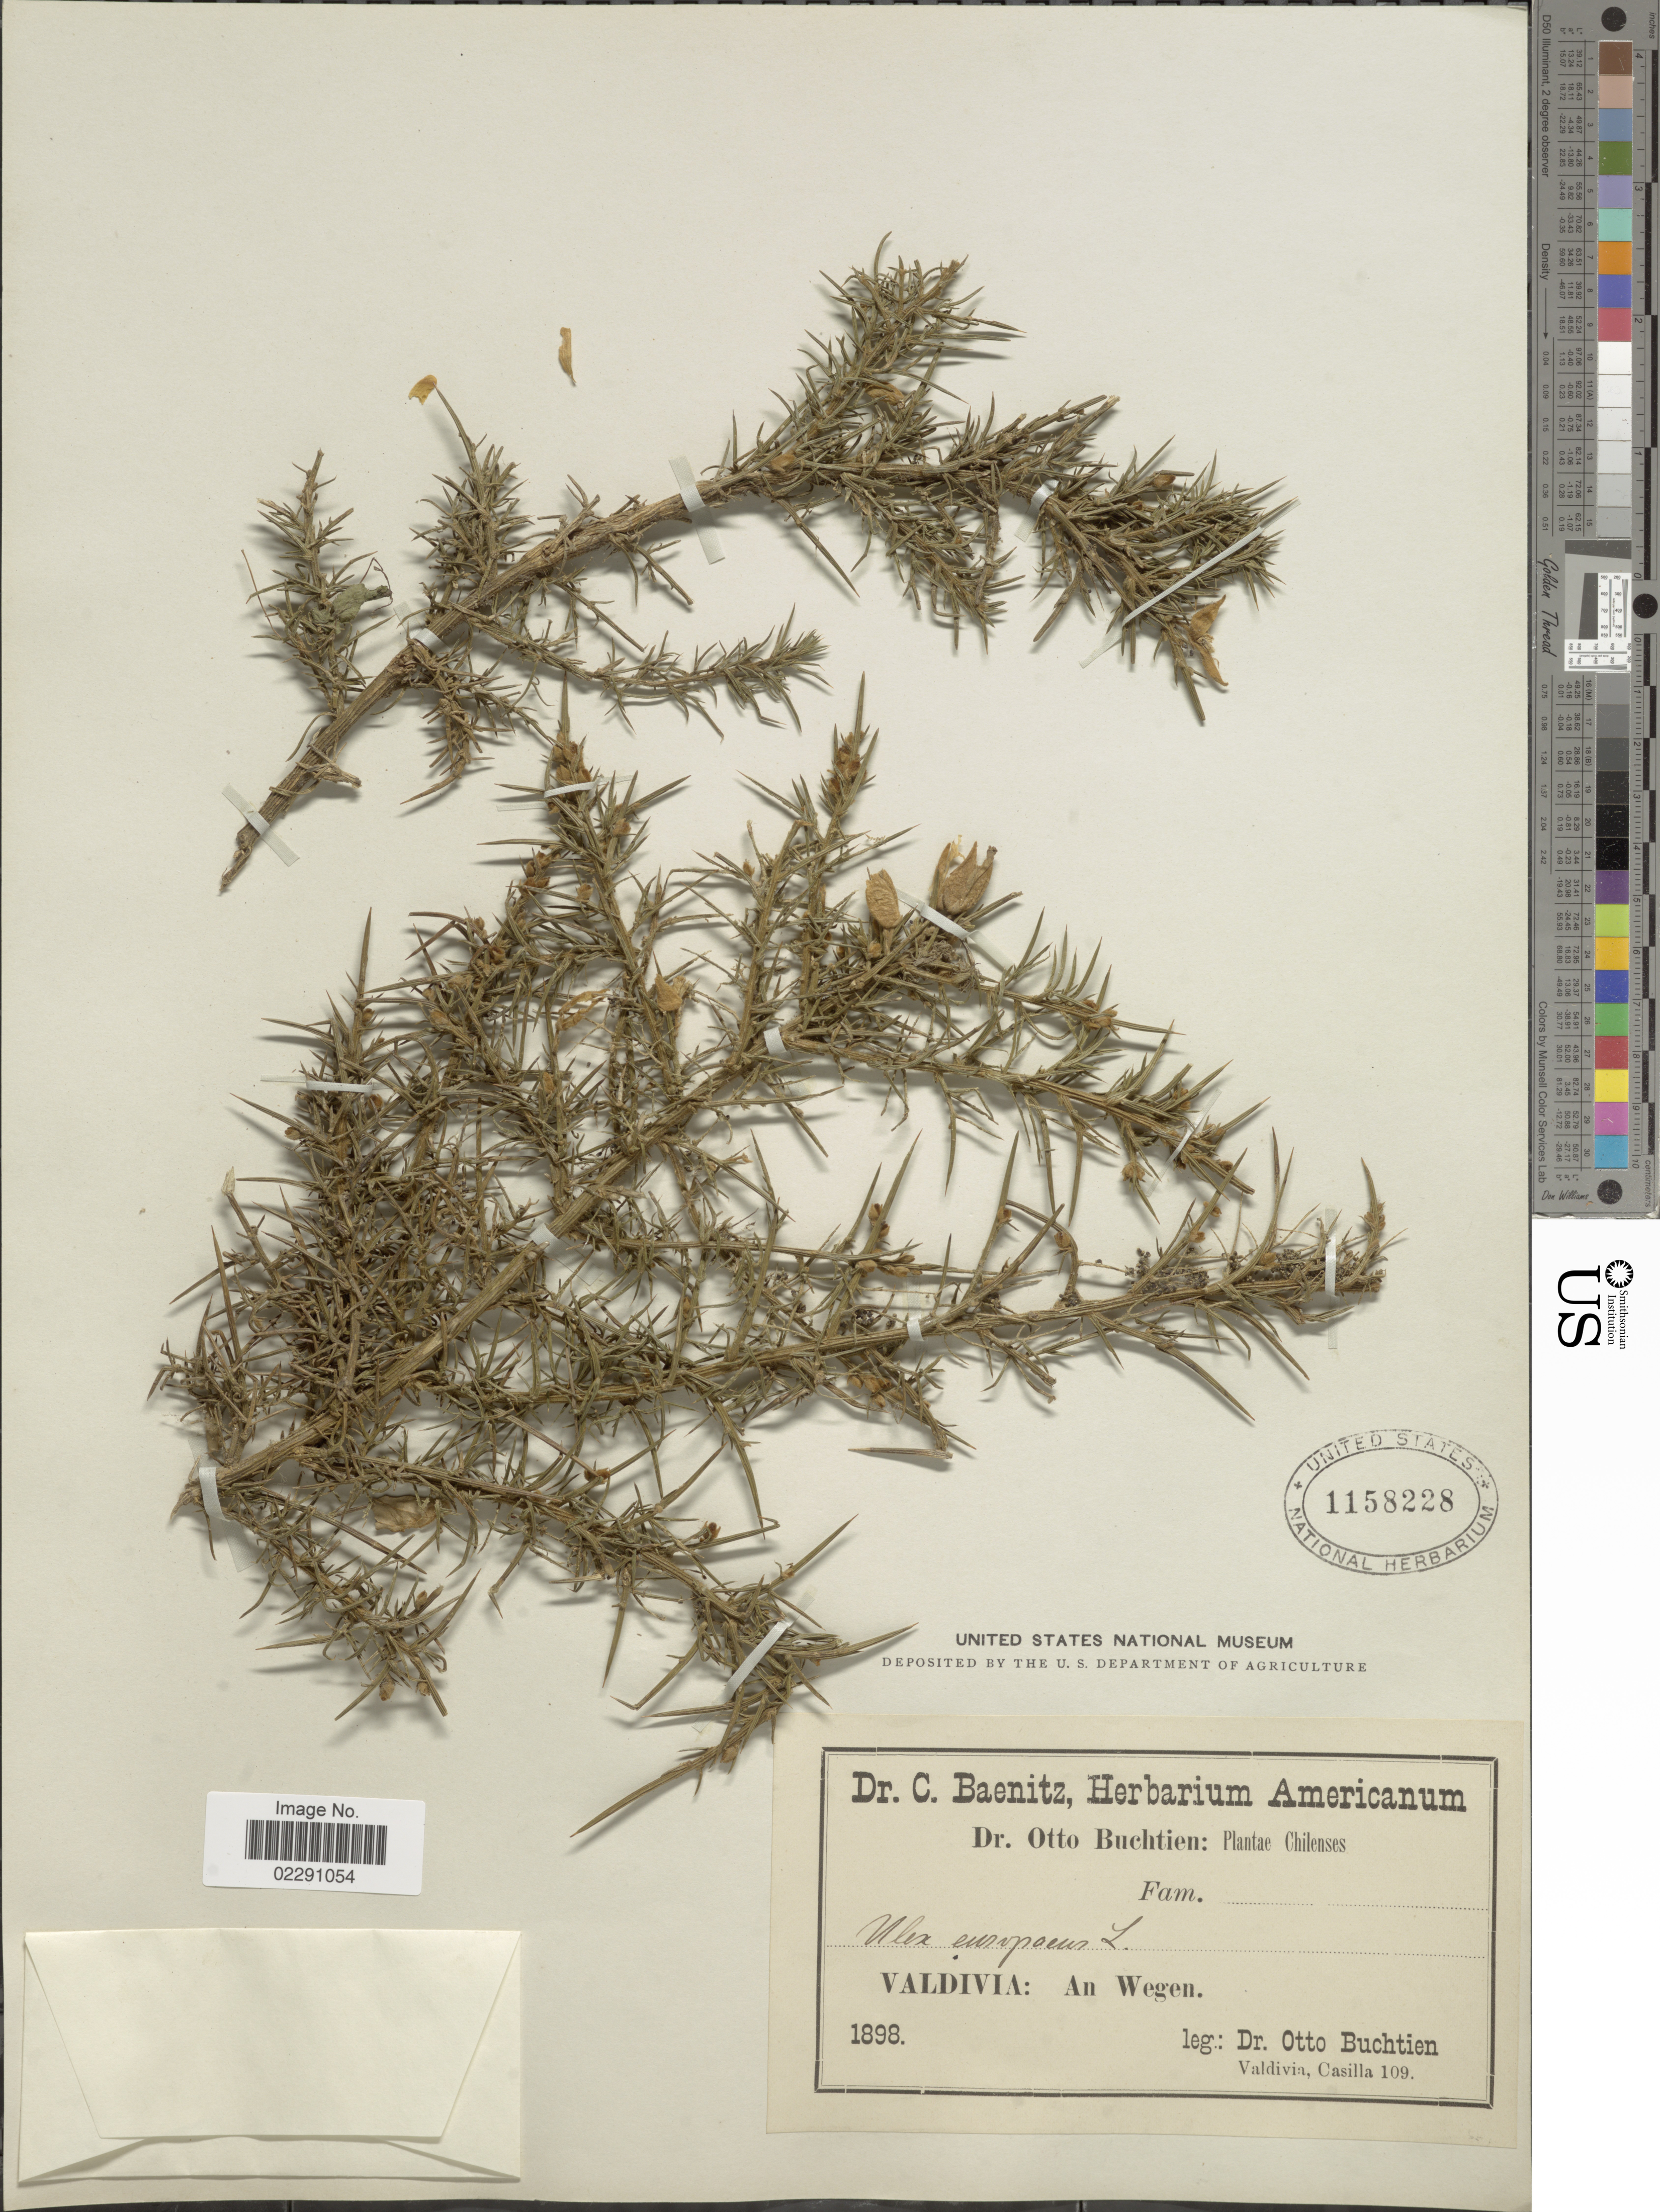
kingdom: Plantae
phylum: Tracheophyta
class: Magnoliopsida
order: Fabales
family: Fabaceae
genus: Ulex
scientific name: Ulex europaeus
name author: L.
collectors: O. Buchtien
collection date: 1898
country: Chile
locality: Valdivia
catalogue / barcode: US 1158228